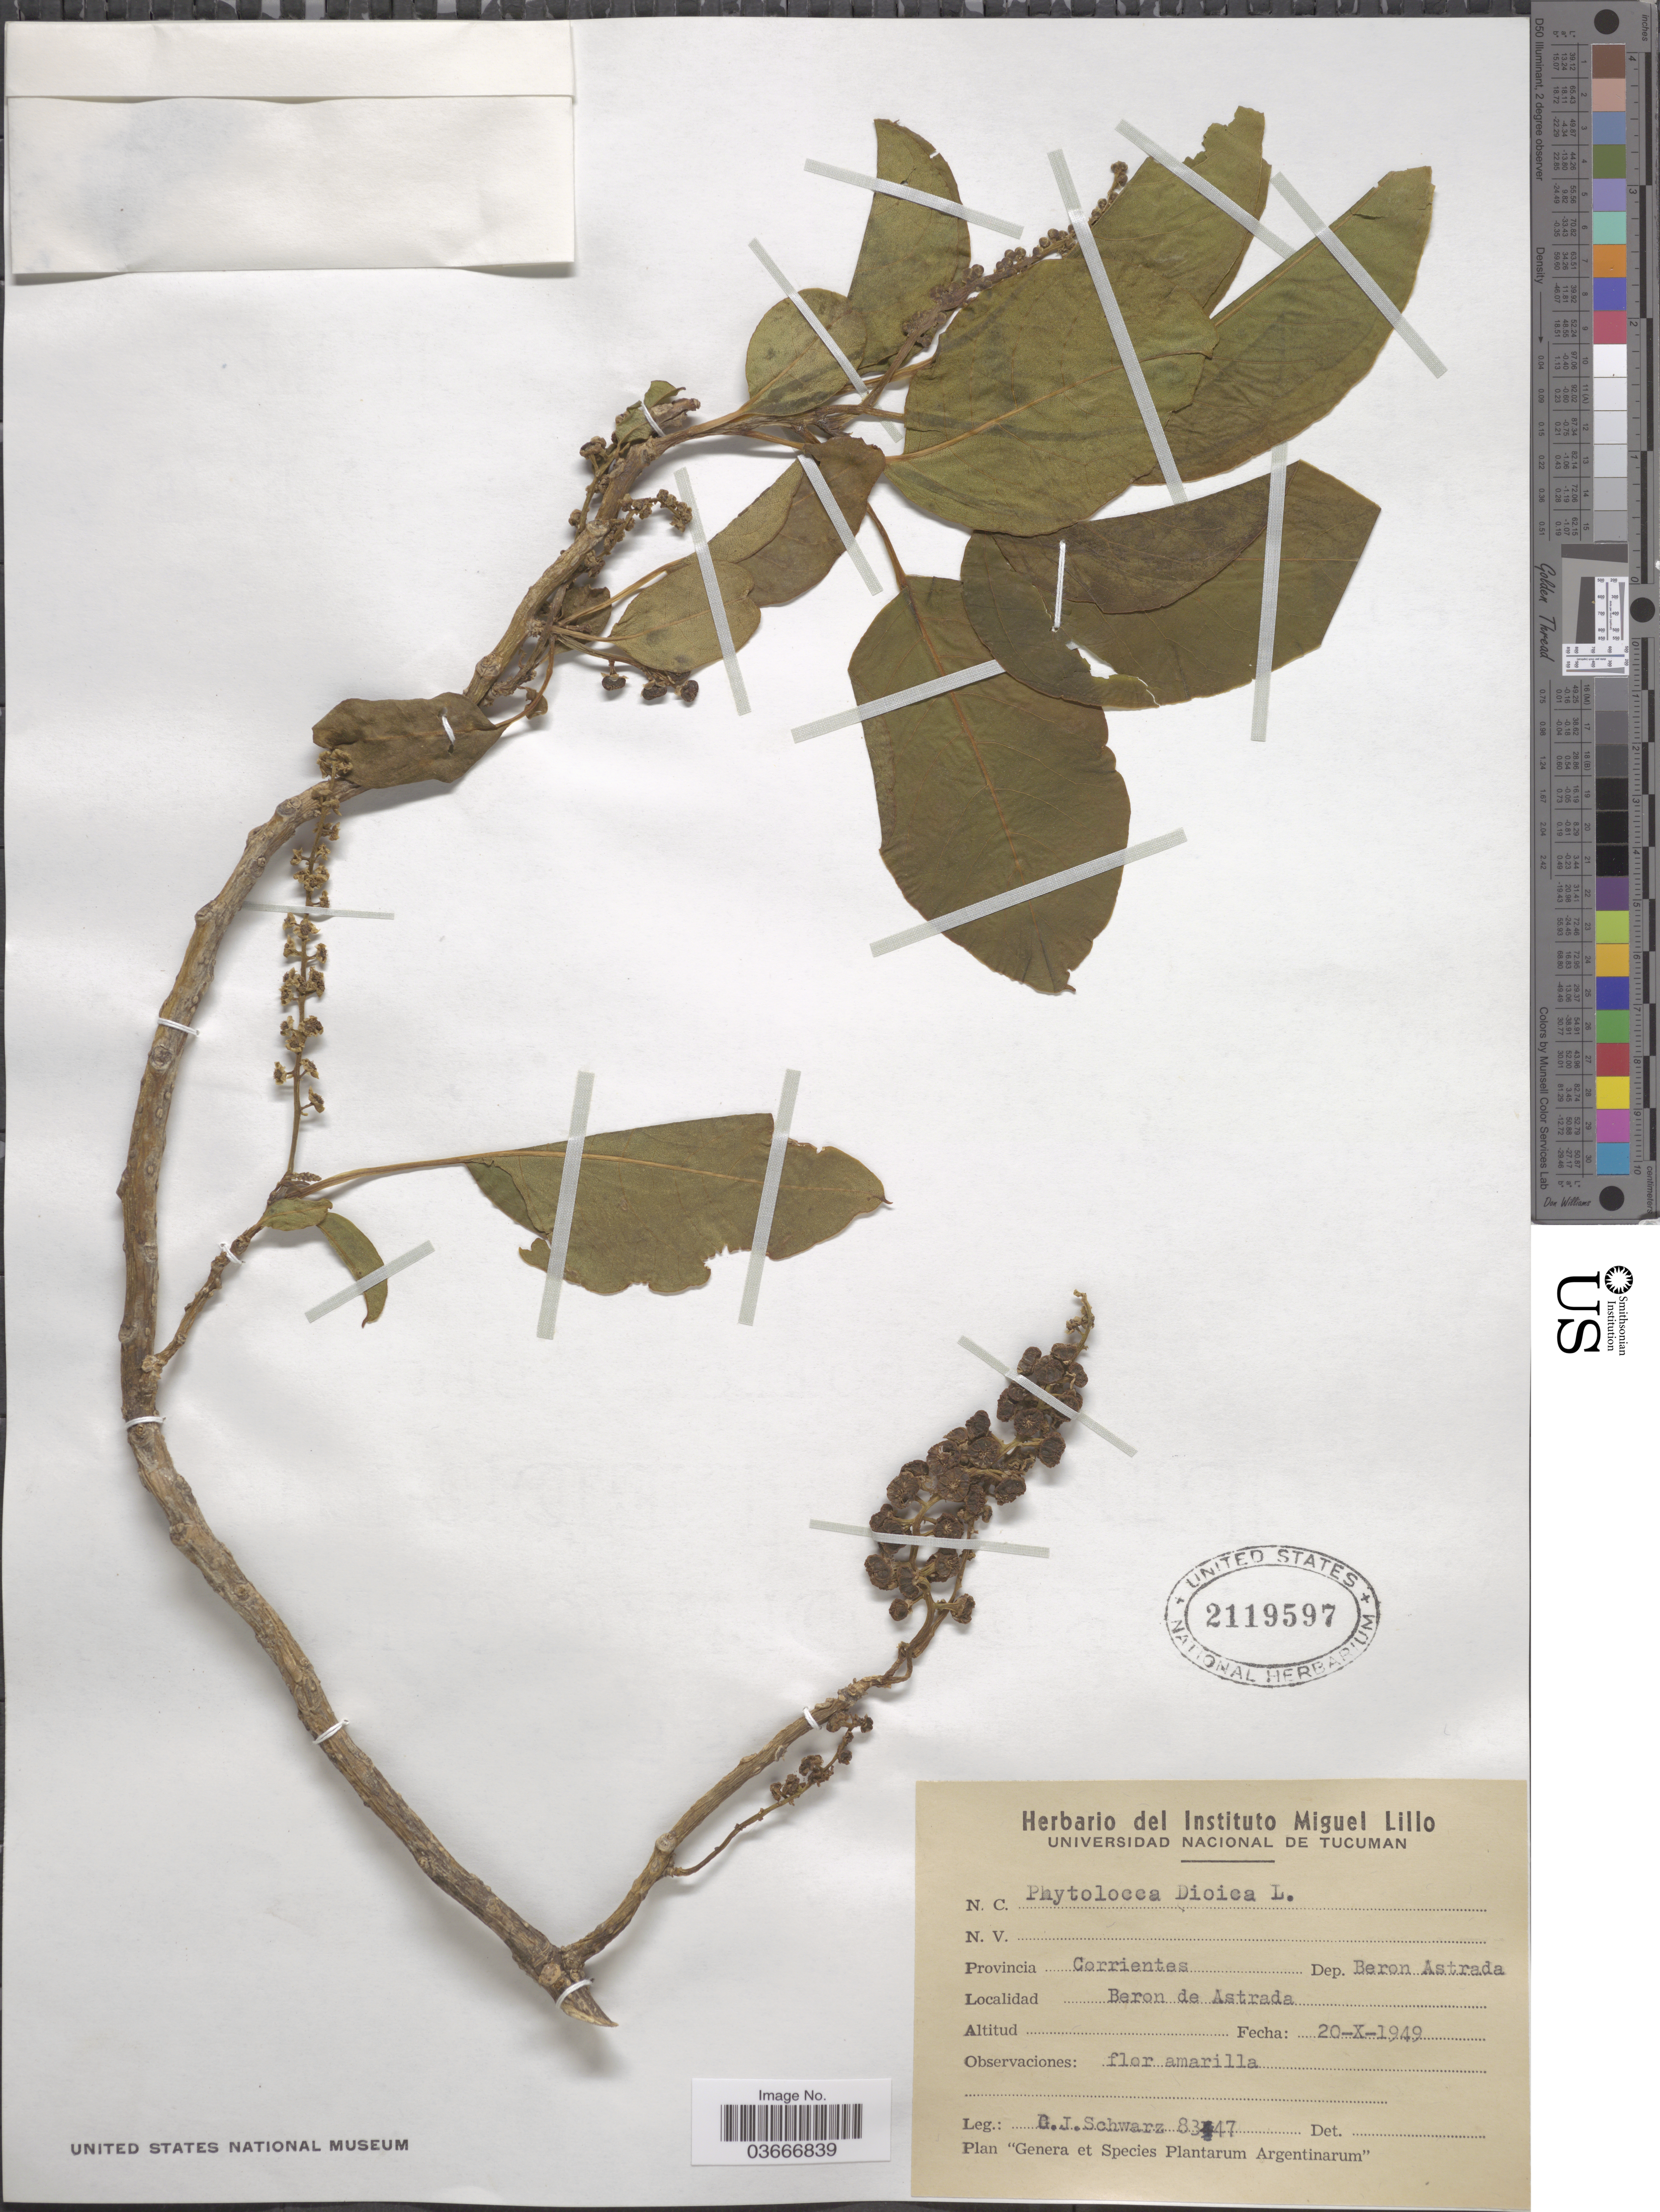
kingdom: Plantae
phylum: Tracheophyta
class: Magnoliopsida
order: Caryophyllales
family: Phytolaccaceae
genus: Phytolacca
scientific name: Phytolacca dioica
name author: L.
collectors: G. J. Schwarz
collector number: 8347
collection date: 1949-10-20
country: Argentina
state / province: Corrientes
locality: Dep. Beron Astrada. Beron de Astrada.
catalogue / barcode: US 2119597